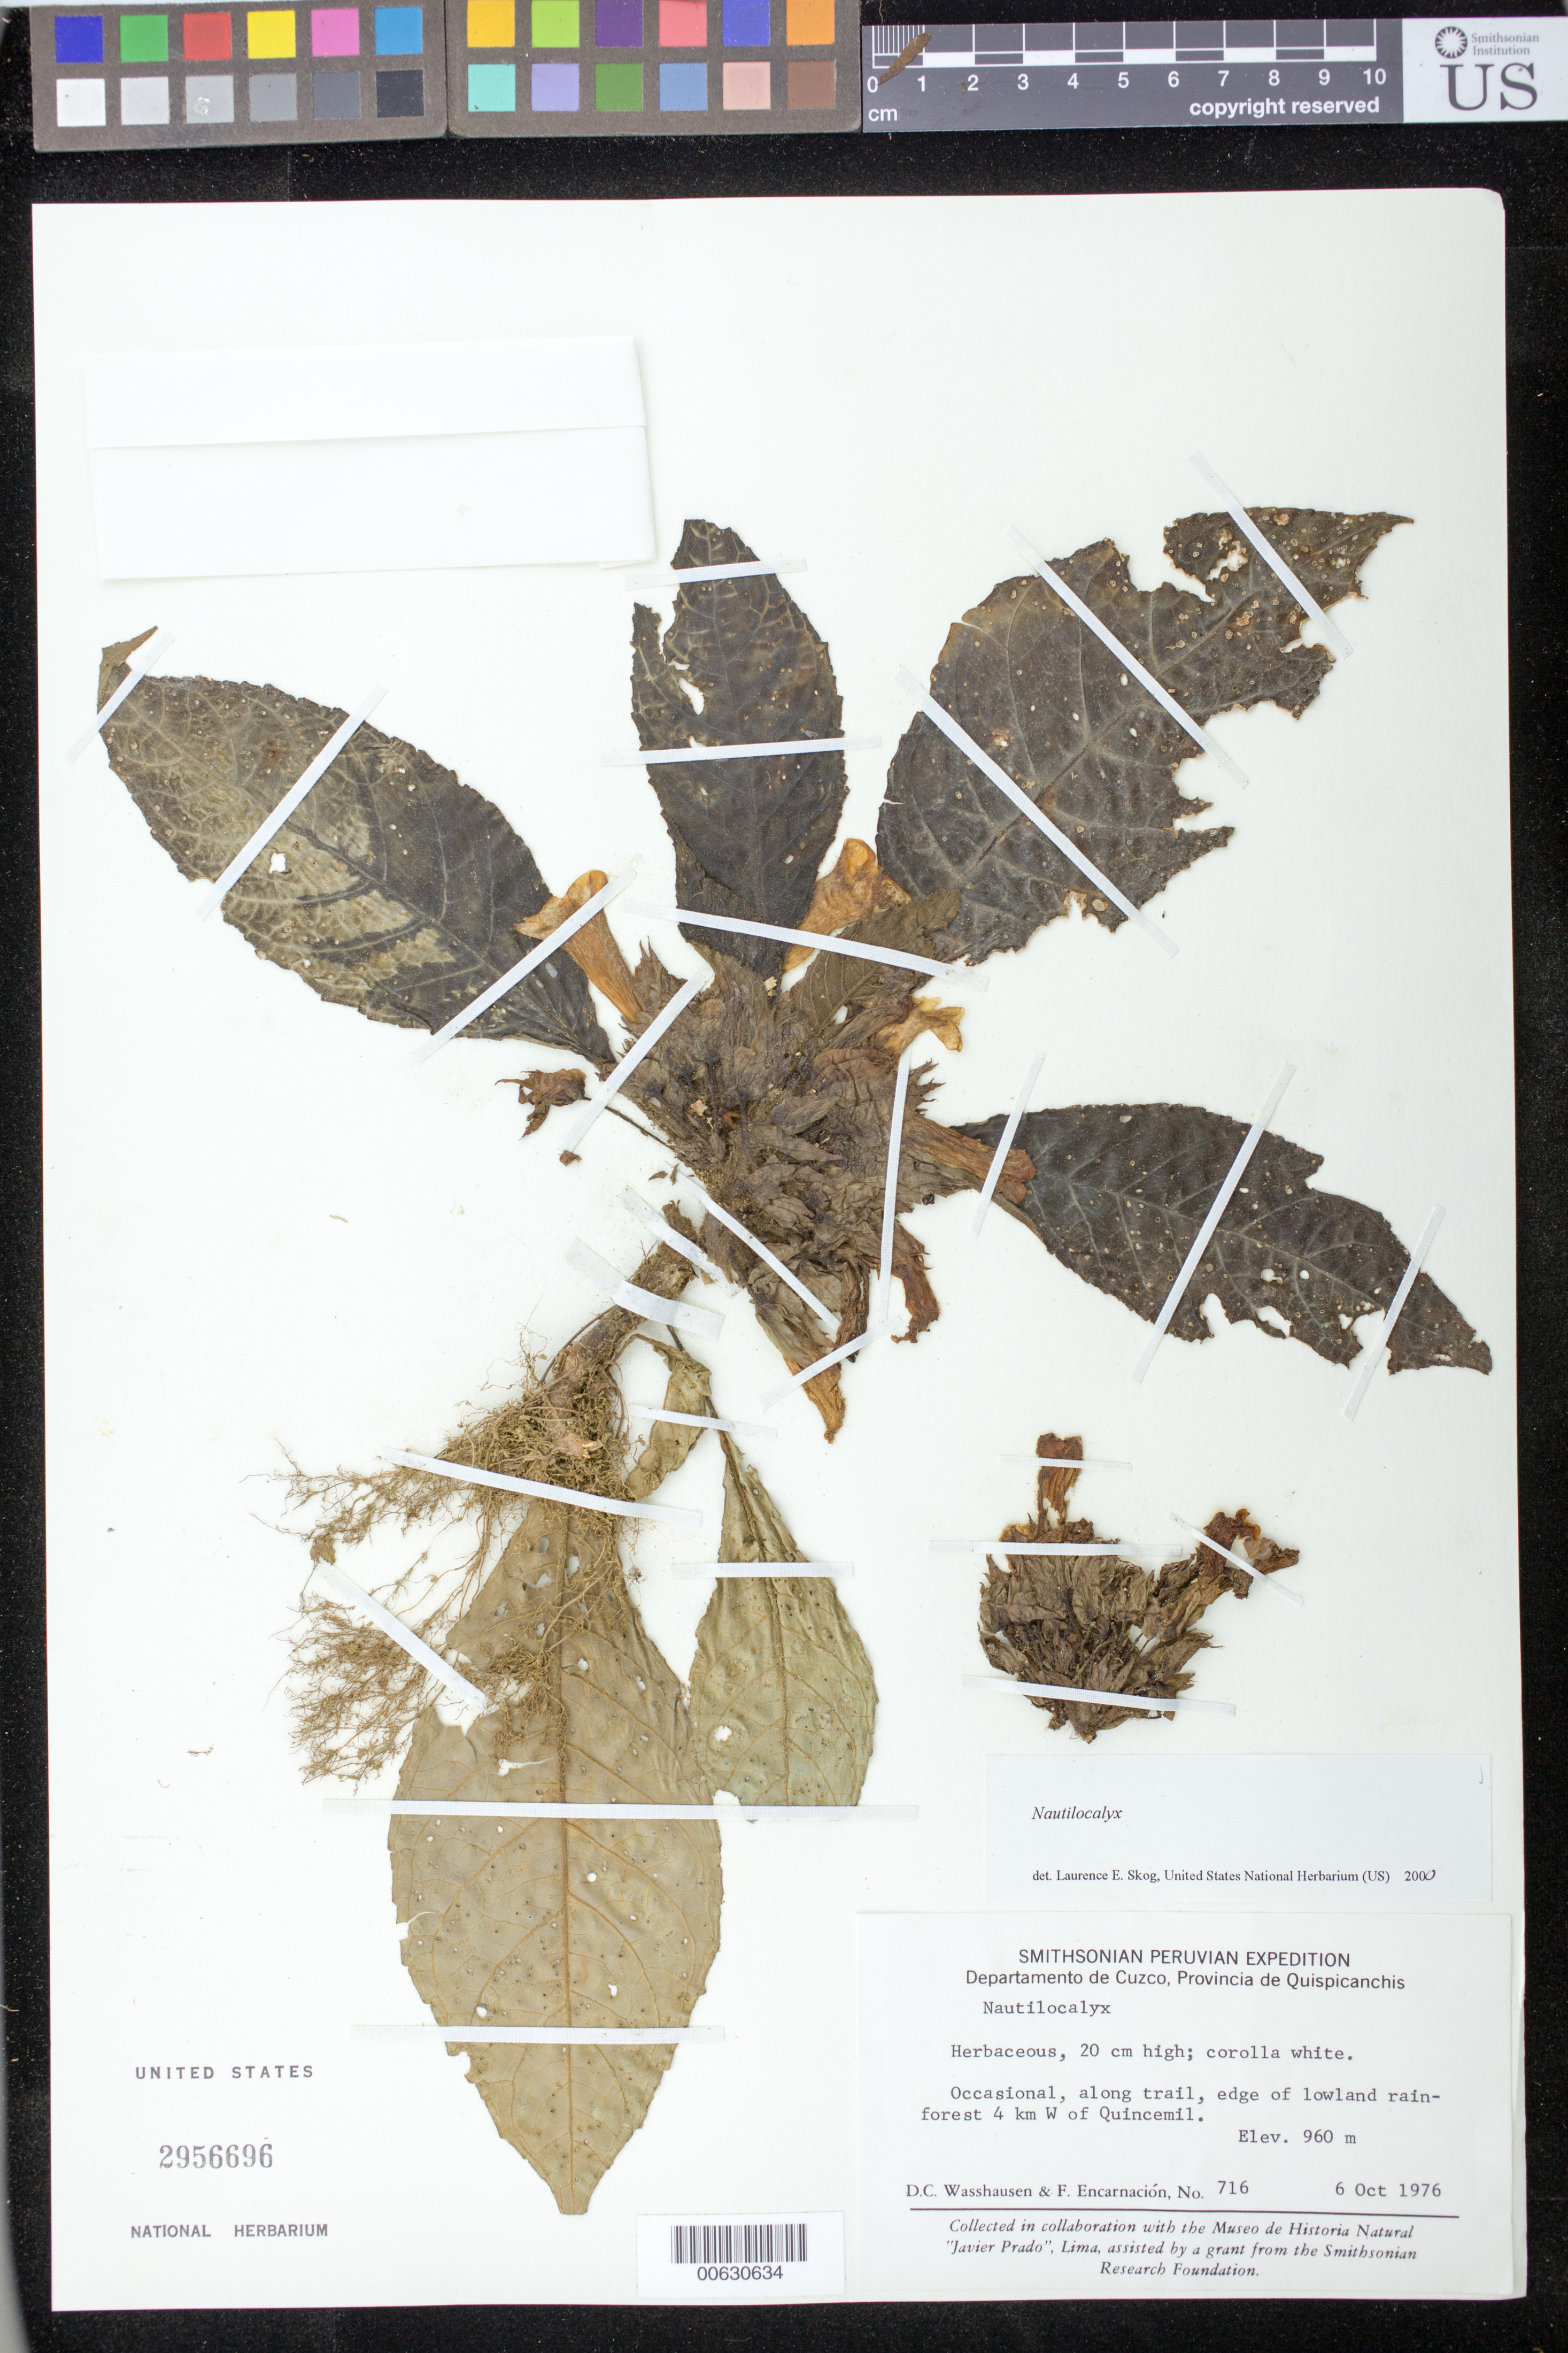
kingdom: Plantae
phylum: Tracheophyta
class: Magnoliopsida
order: Lamiales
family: Gesneriaceae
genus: Nautilocalyx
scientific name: Nautilocalyx pallidus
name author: (Sprague) C. Sprague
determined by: Clark, J. L., (SEL), The Marie Selby Botanical Garden (UNITED STATES)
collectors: D. C. Wasshausen & F. Encarnación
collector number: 716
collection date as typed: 06 Oct 1976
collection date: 1976-10-06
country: Peru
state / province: Cusco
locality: Prov. Quispicanchis; 4 km W of Quincemil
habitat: Along trail, edge of lowland rainforest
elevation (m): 960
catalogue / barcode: US 2956696